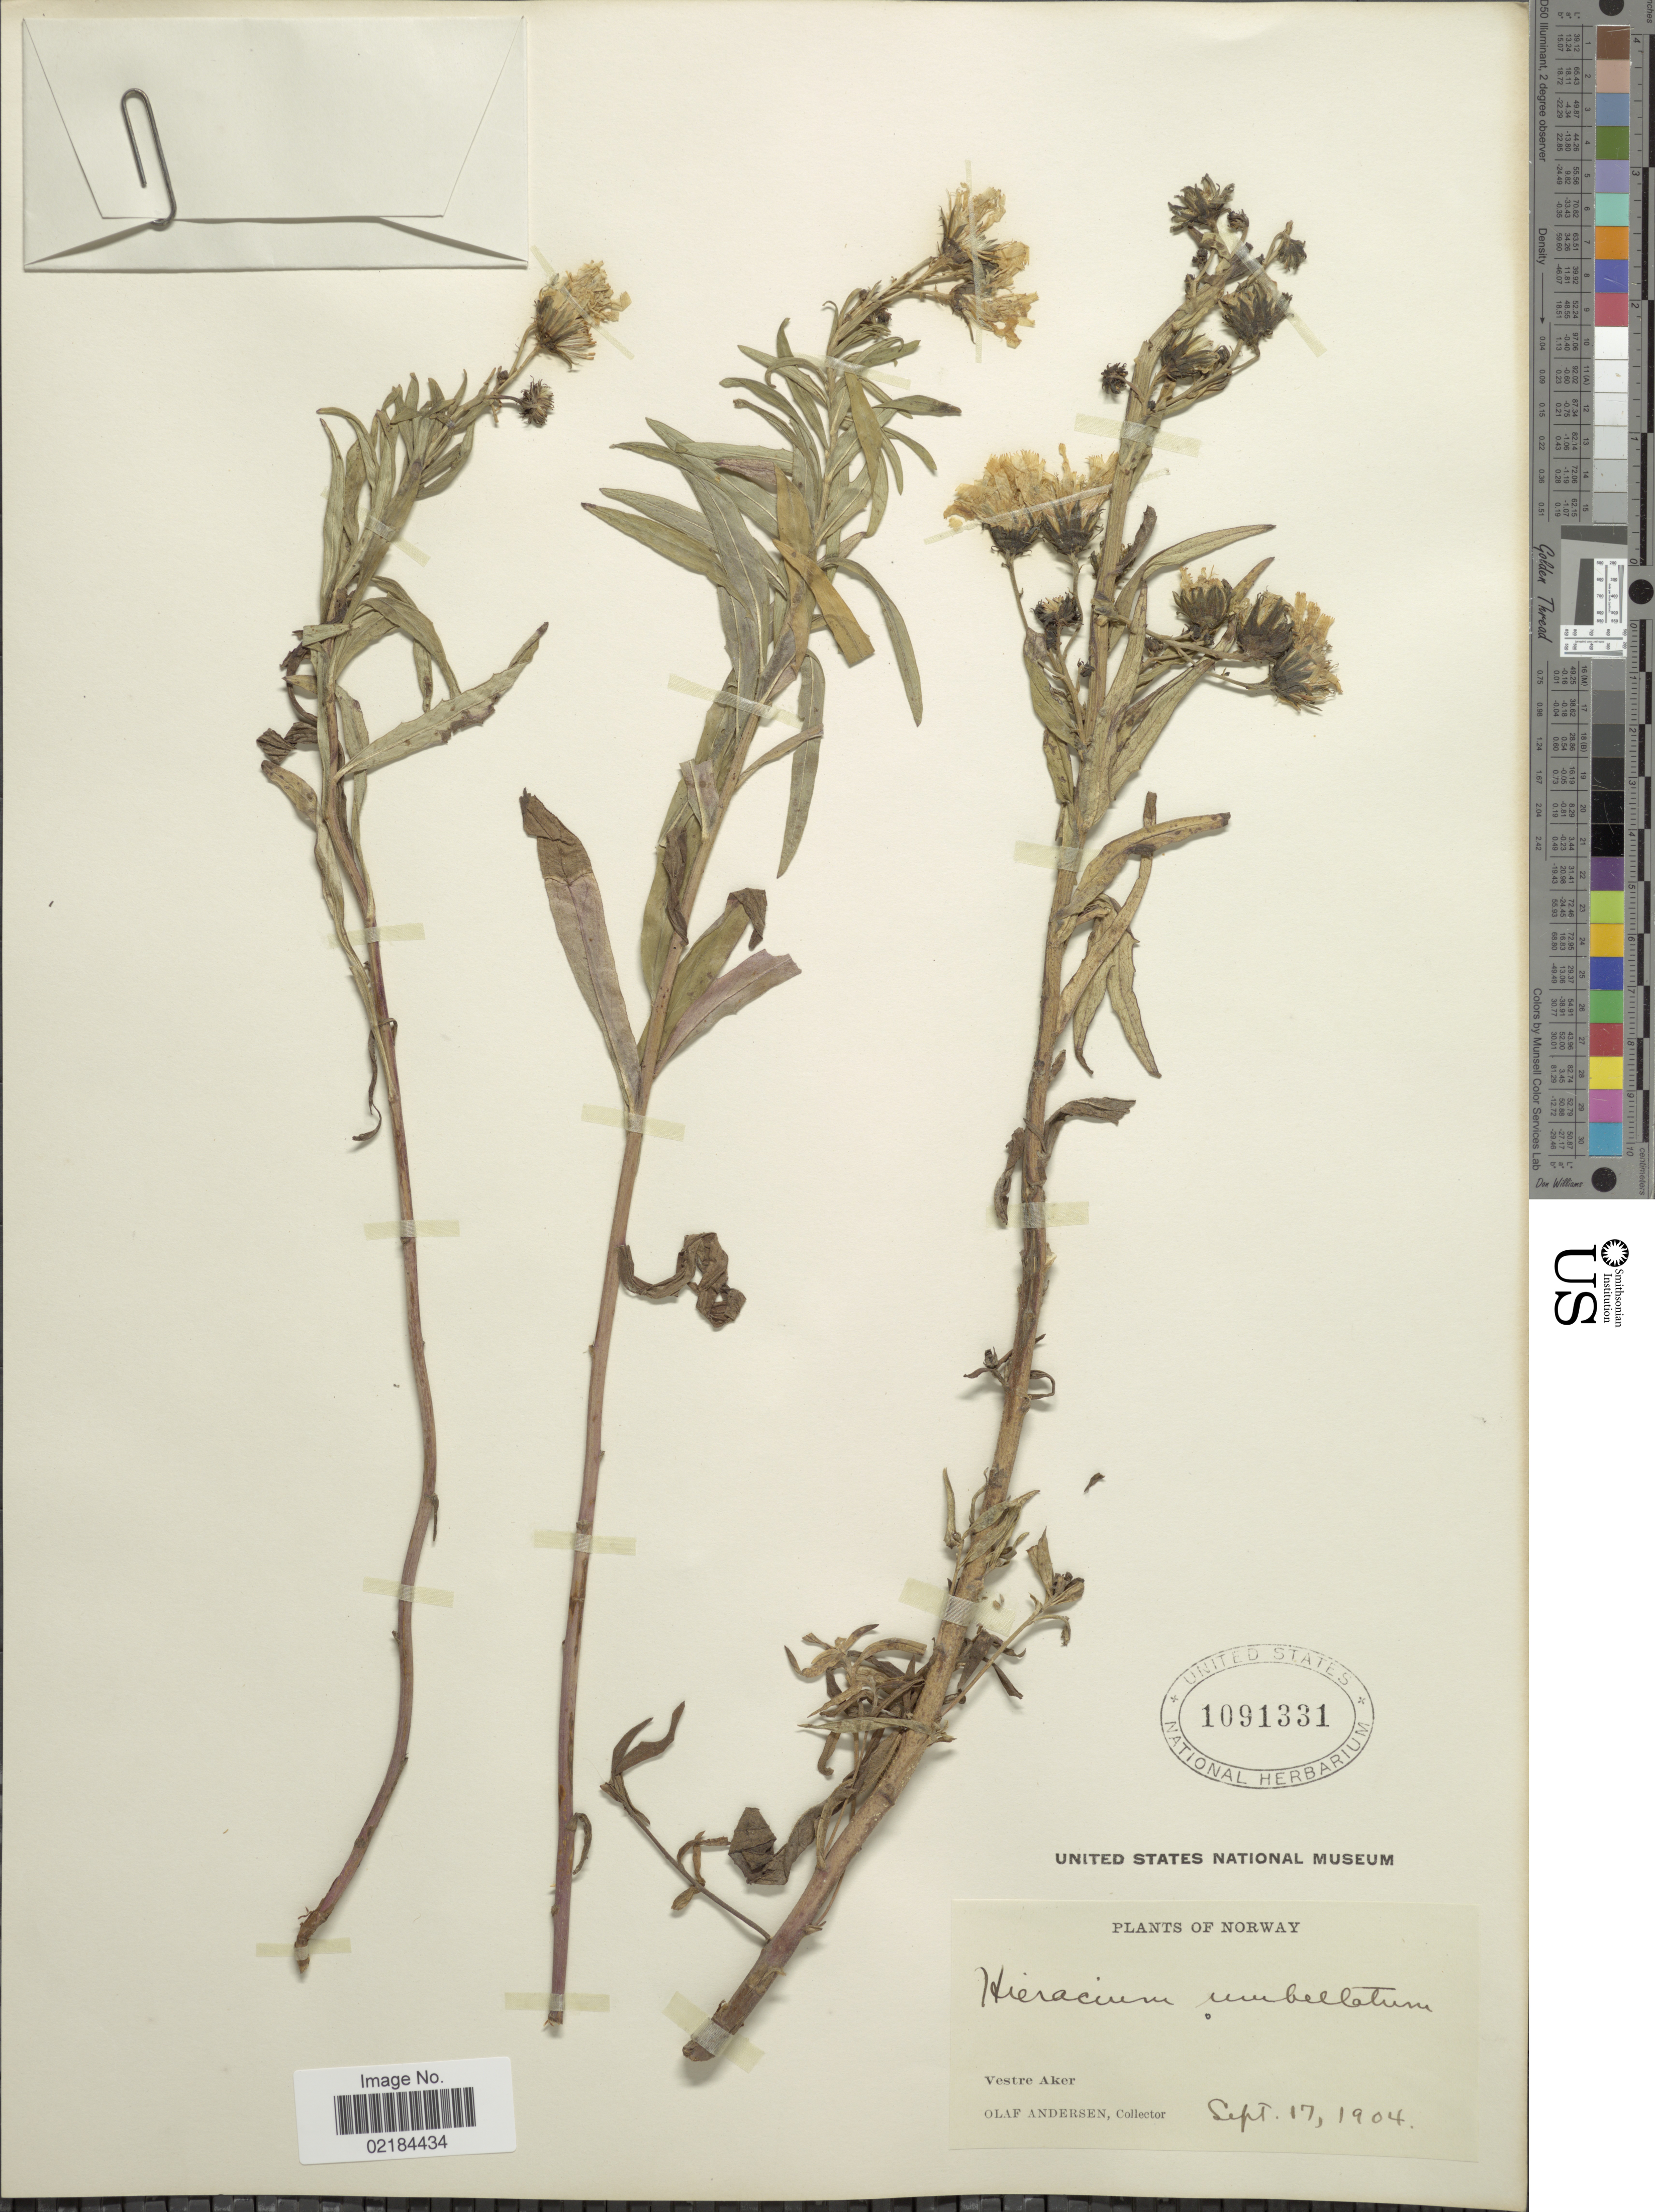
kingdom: Plantae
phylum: Tracheophyta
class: Magnoliopsida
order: Asterales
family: Asteraceae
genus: Hieracium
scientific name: Hieracium umbellatum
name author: L.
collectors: O. Anderson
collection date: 1904-09-17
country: Norway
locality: Vestre Aker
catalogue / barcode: US 1091331